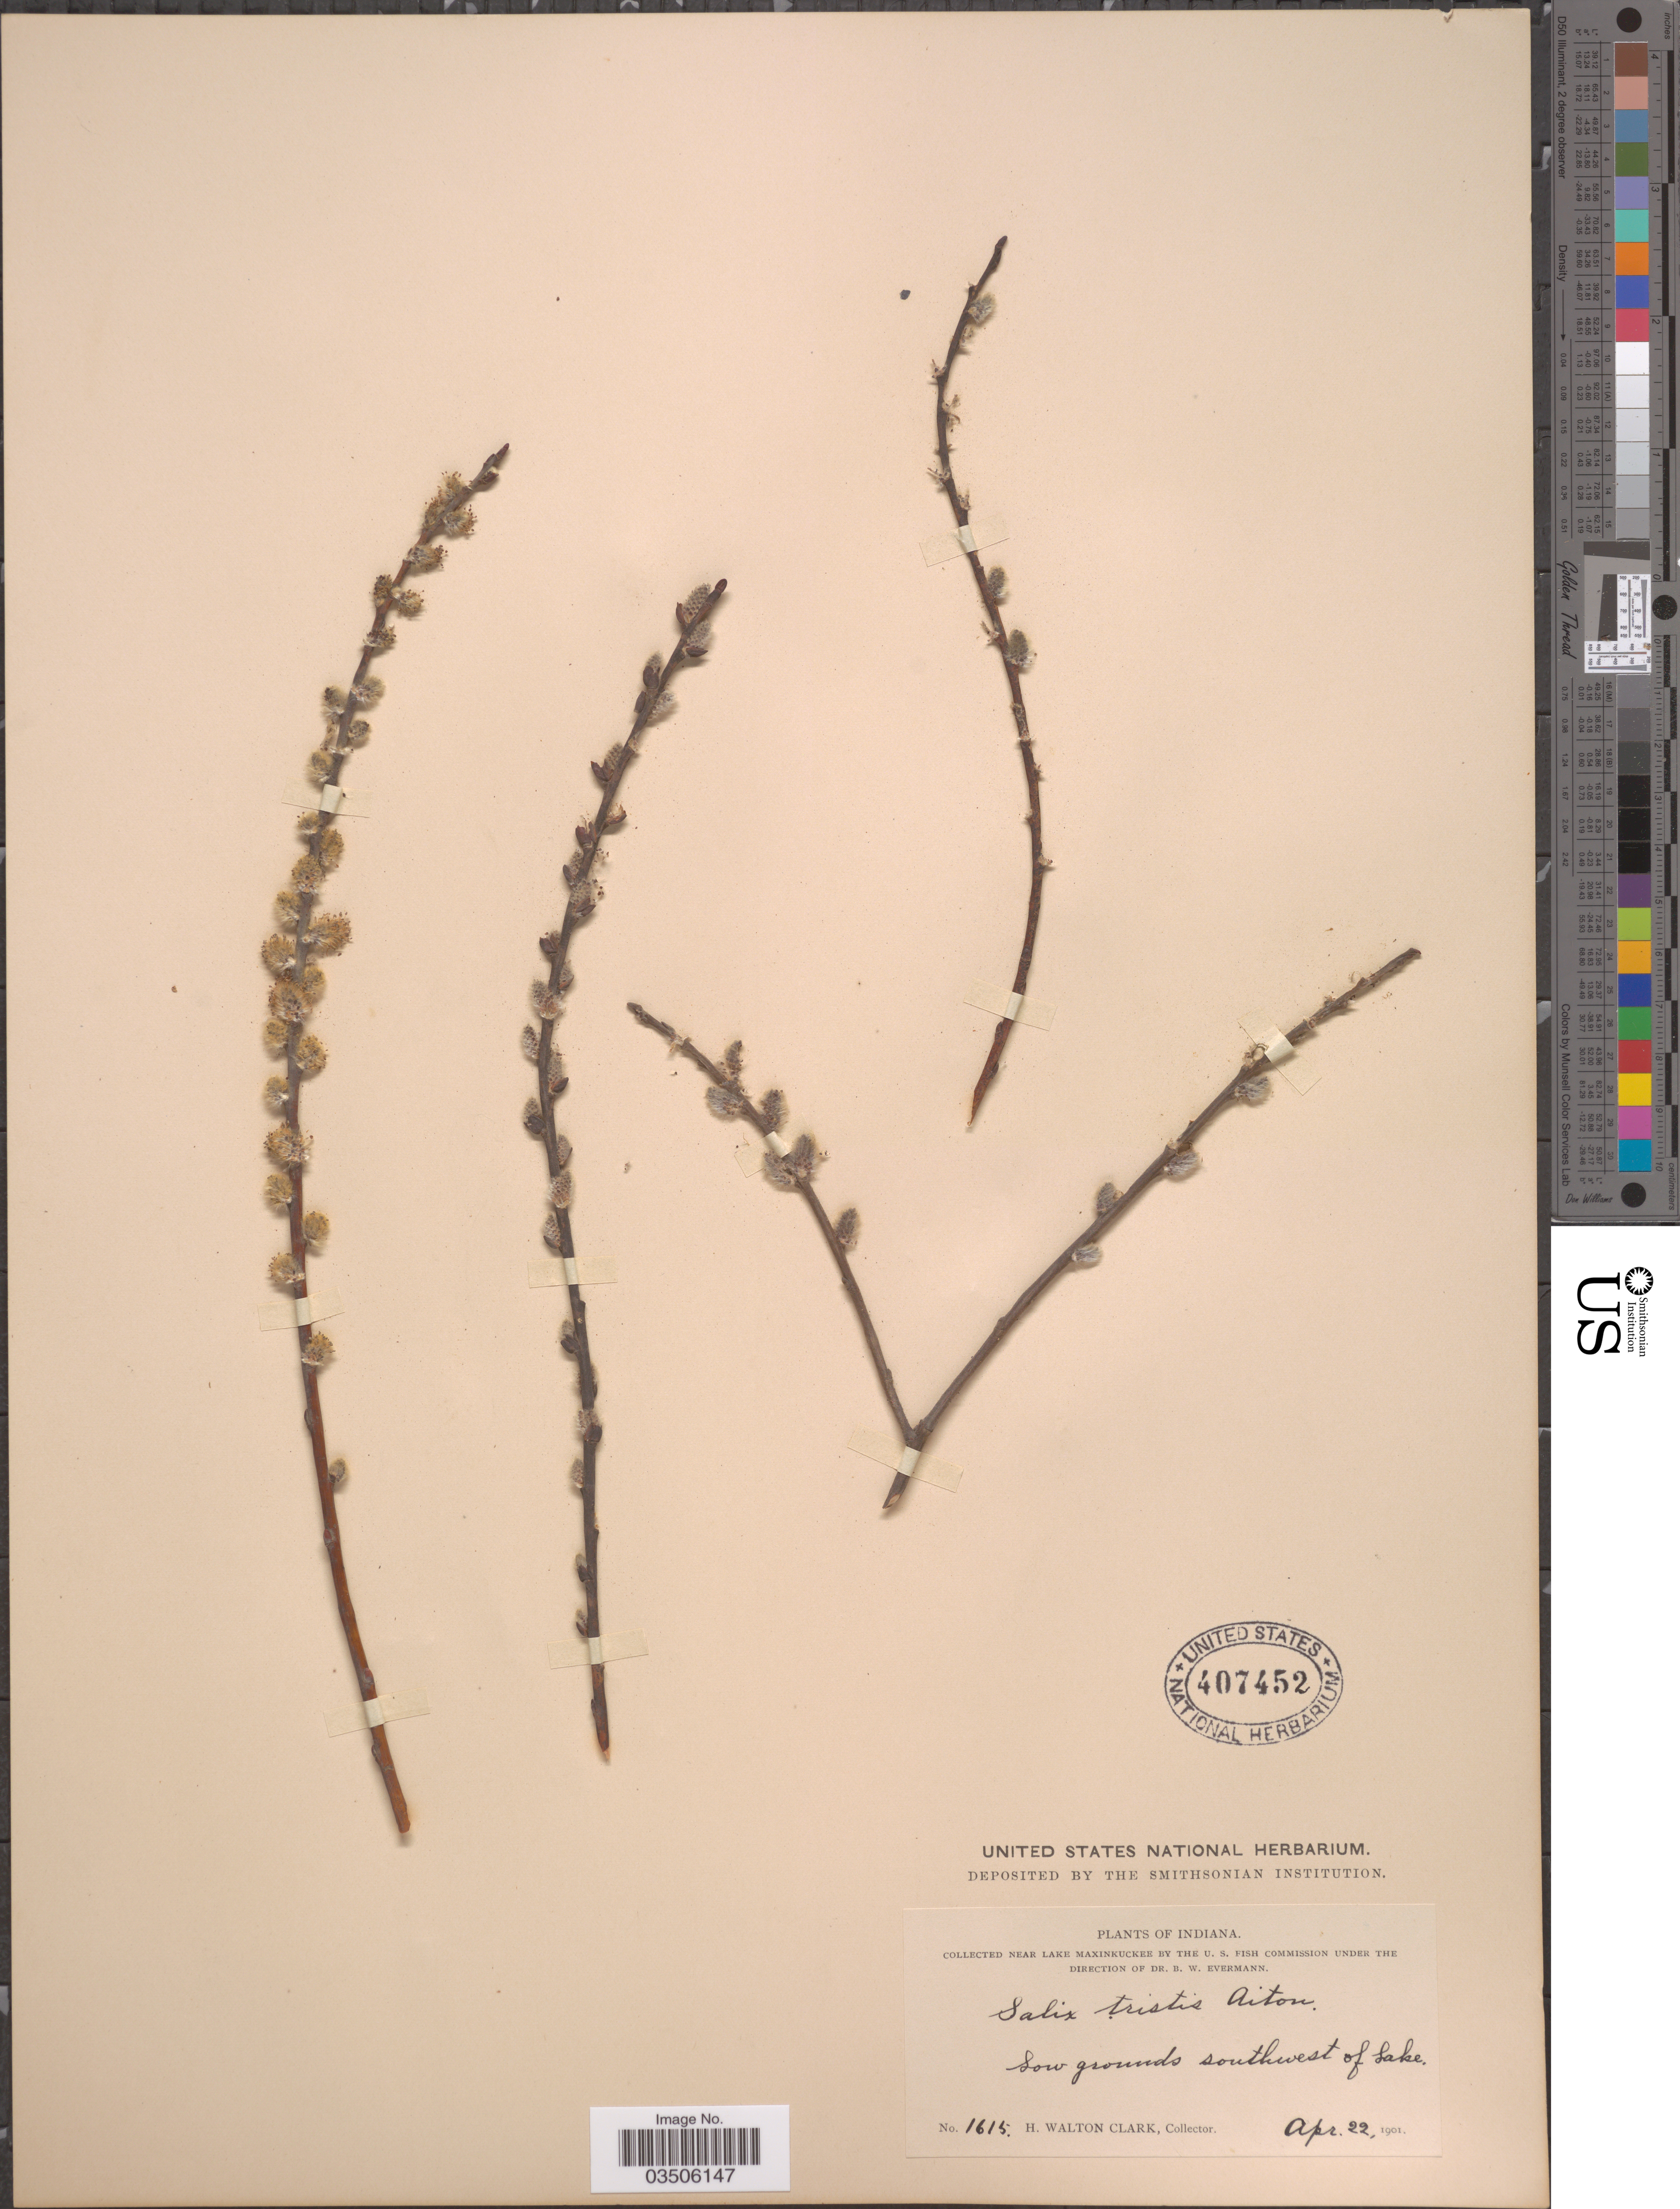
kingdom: Plantae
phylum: Tracheophyta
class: Magnoliopsida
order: Malpighiales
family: Salicaceae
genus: Salix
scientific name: Salix tristis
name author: Aiton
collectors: H. W. Clark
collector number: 1615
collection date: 1901-04-22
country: United States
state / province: Indiana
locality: Near Lake Maxinkuckee. Southwest of lake.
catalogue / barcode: US 407452